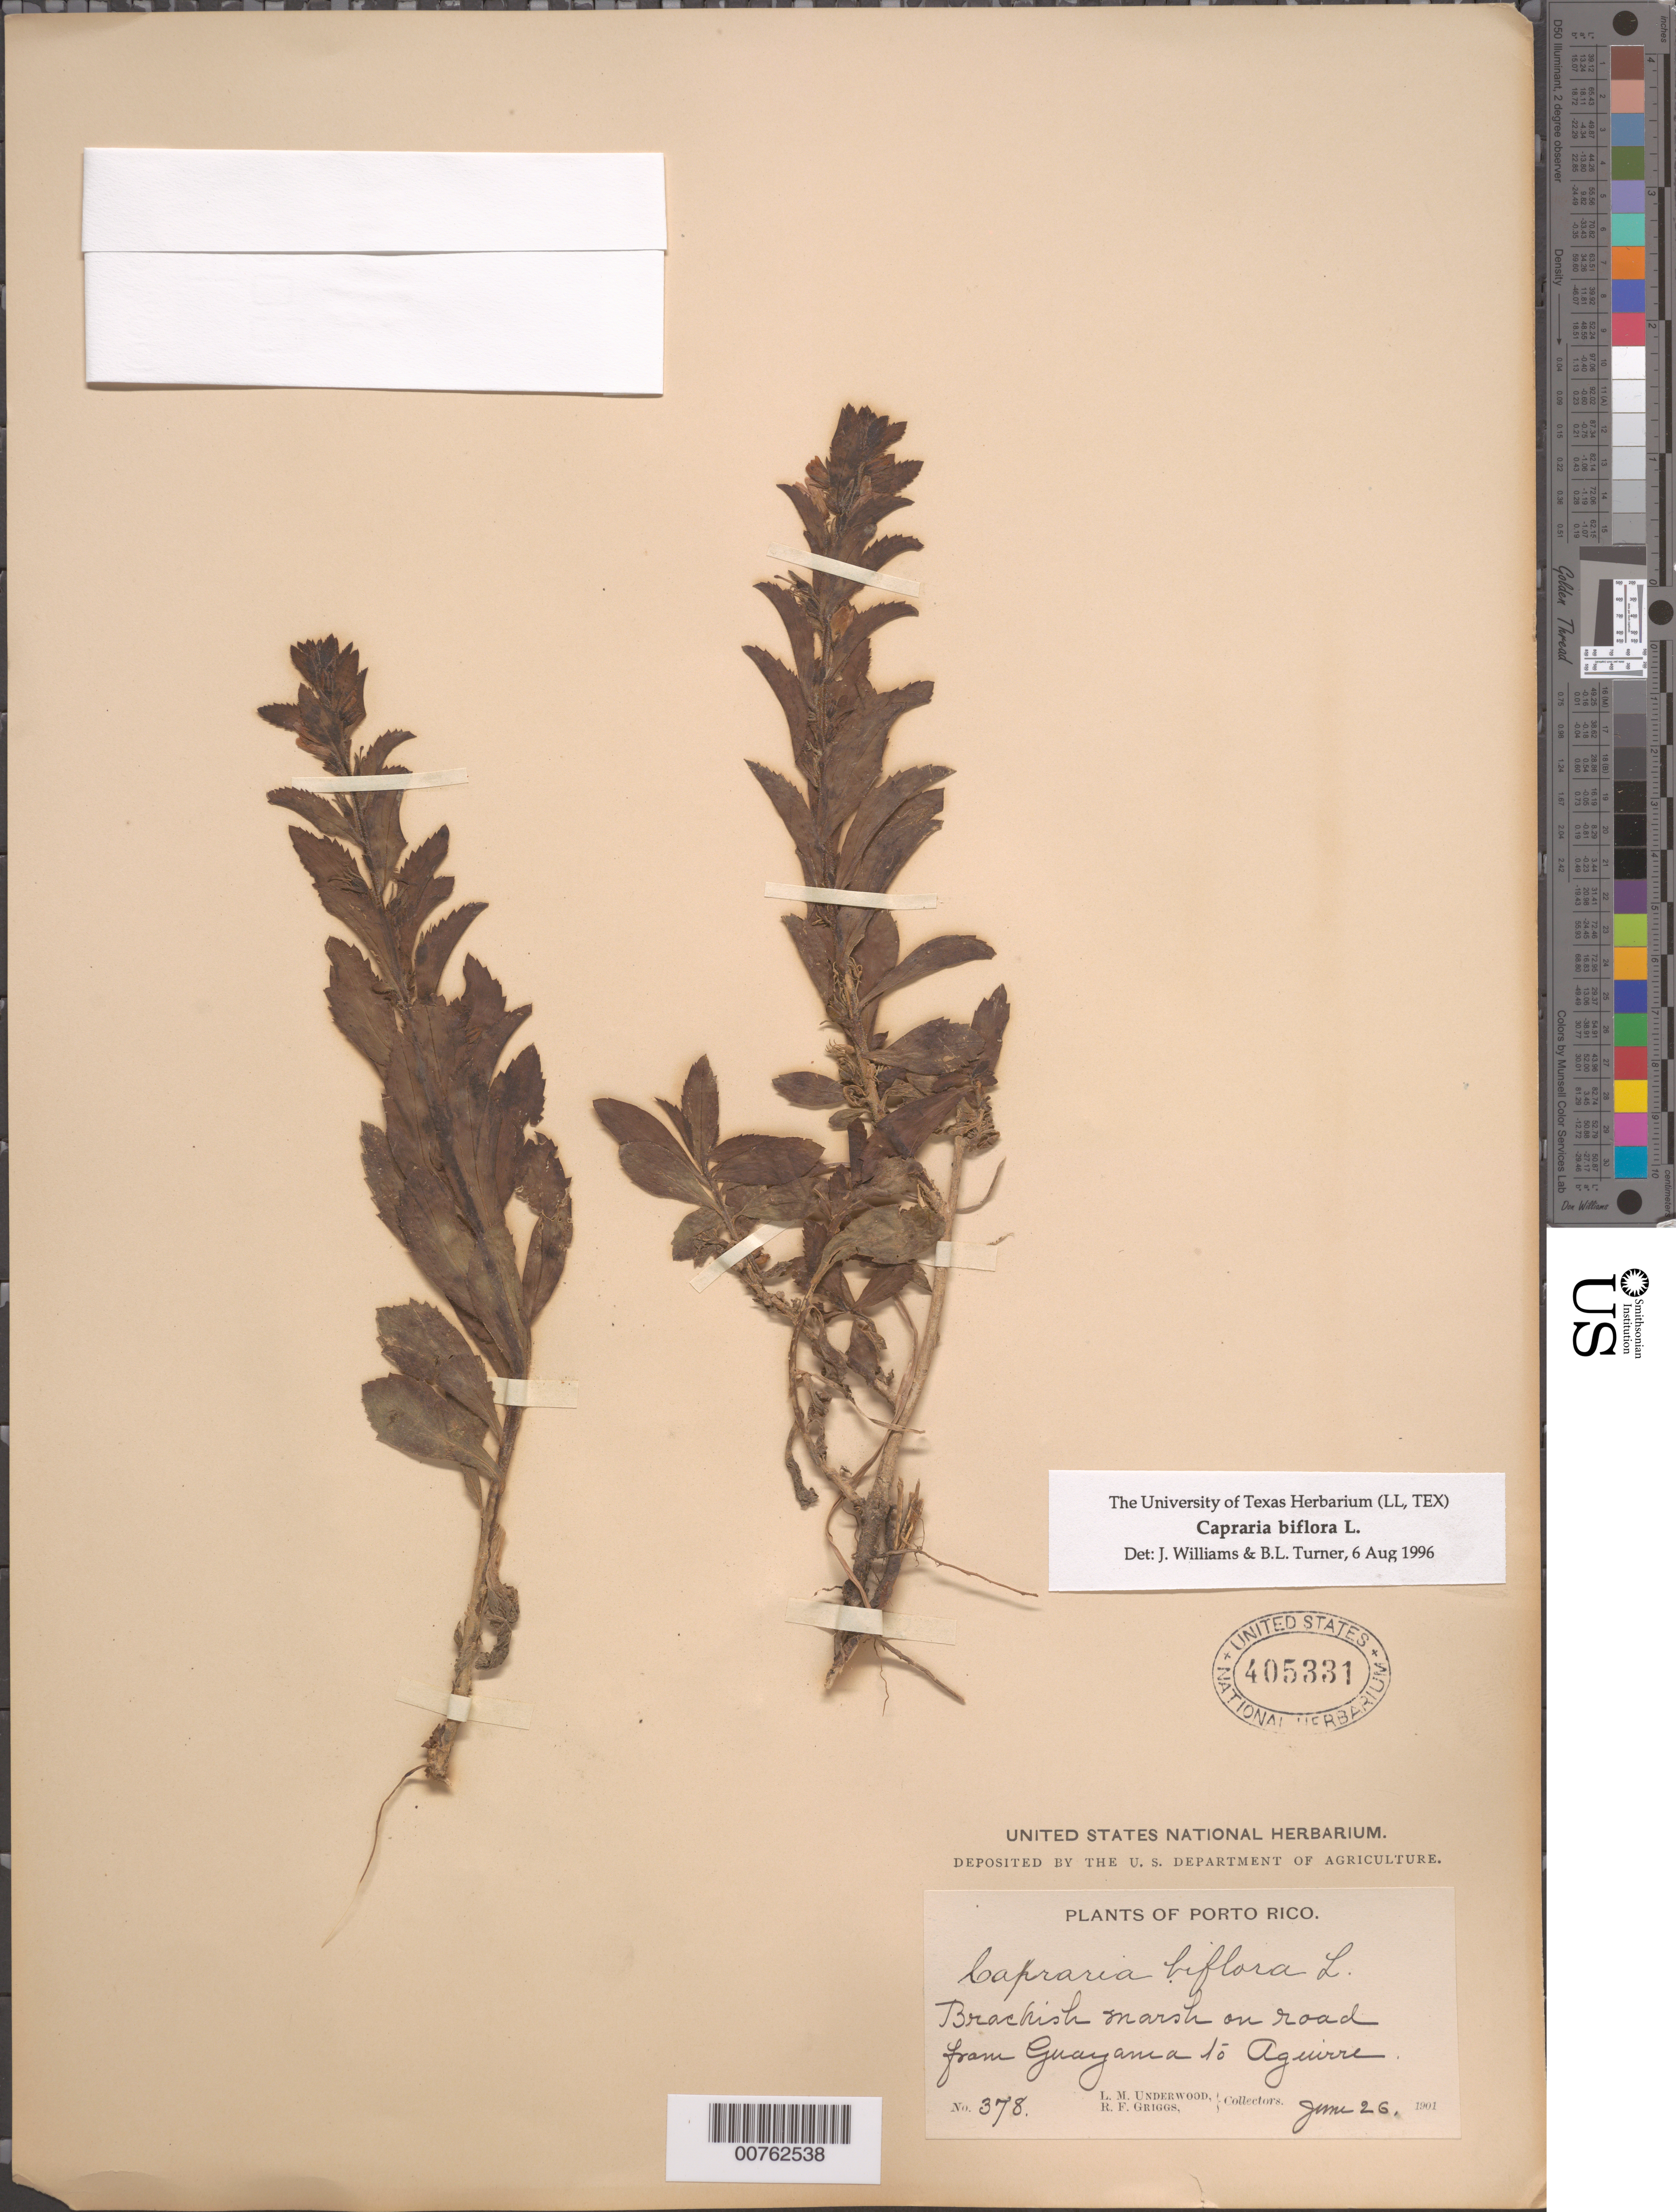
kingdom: Plantae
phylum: Tracheophyta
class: Magnoliopsida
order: Lamiales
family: Scrophulariaceae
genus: Capraria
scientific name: Capraria biflora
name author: L.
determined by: Williams, J.; Turner, B. L.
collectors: L. M. Underwood & R. F. Griggs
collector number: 378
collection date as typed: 26 Jun 1901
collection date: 1901-06-26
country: Puerto Rico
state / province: Guayama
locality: On road from Guayama to Aguirre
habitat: Brackish marsh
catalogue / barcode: US 405331